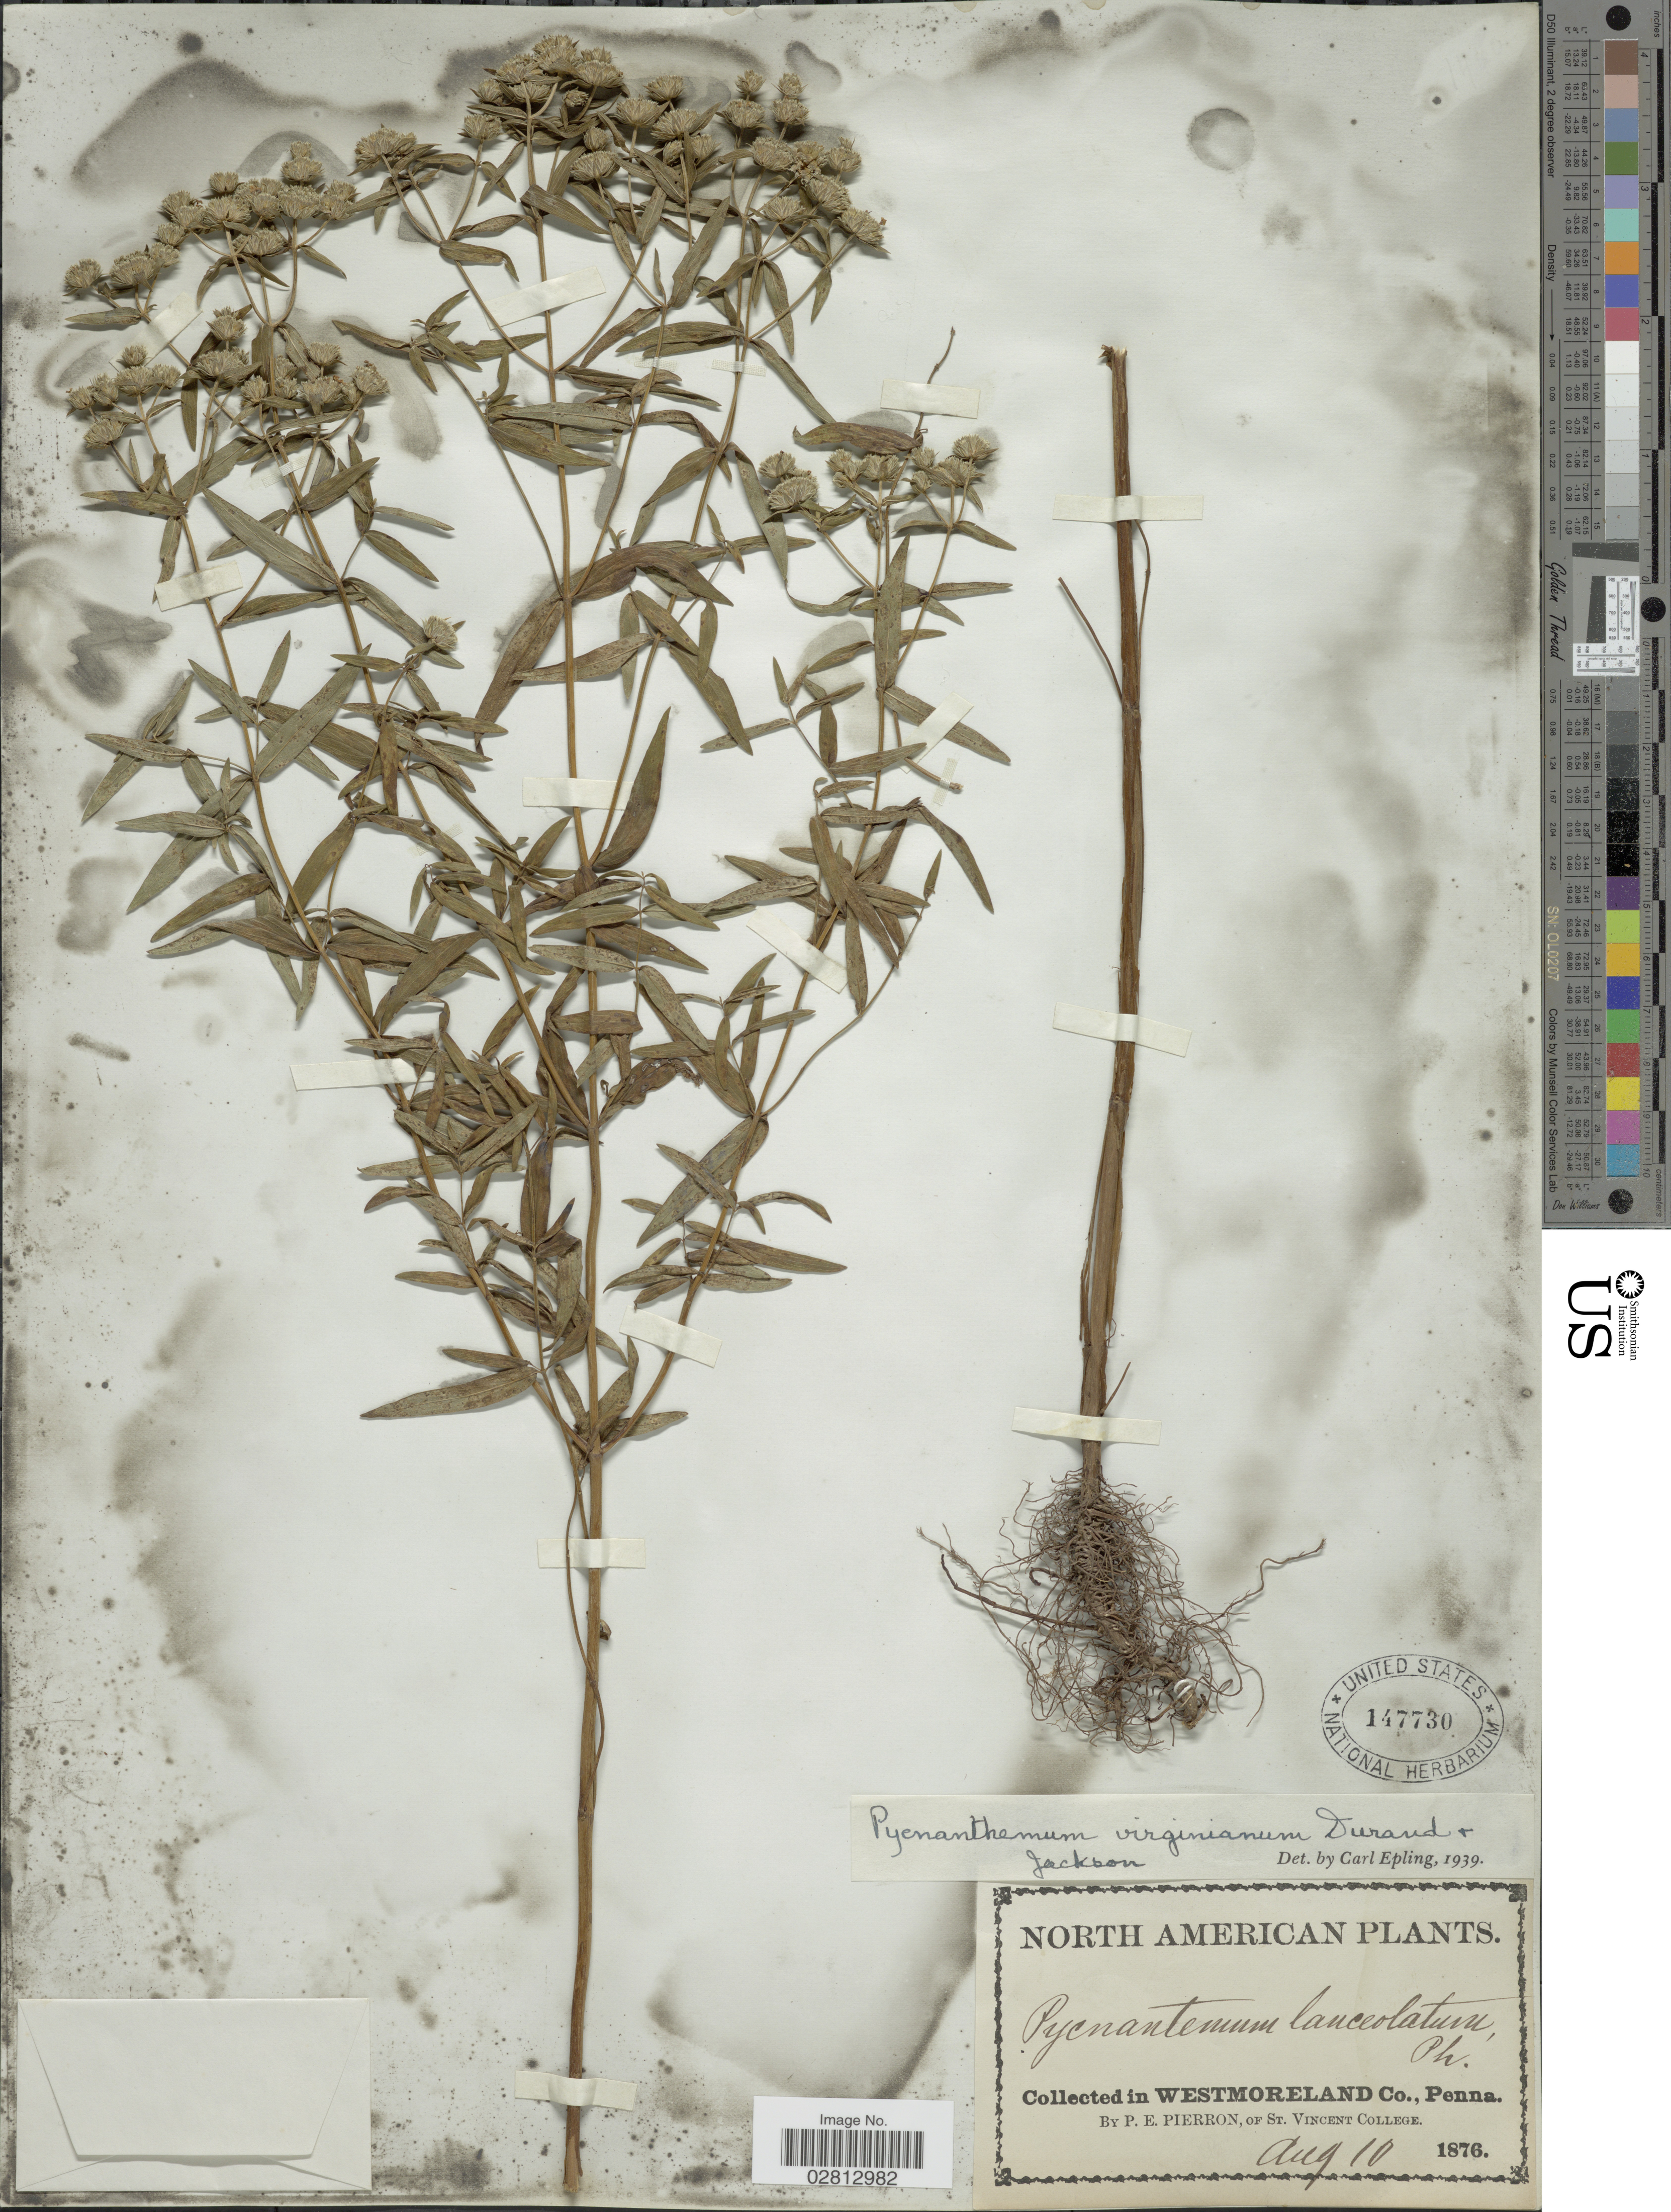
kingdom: Plantae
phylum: Tracheophyta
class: Magnoliopsida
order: Lamiales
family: Lamiaceae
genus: Pycnanthemum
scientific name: Pycnanthemum virginianum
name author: (L.) Durand & B.D. Jacks. ex B.L. Rob. & Fernald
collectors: P. Pierron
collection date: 1876-08-10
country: United States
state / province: Pennsylvania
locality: Westmoreland Co.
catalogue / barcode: US 147730